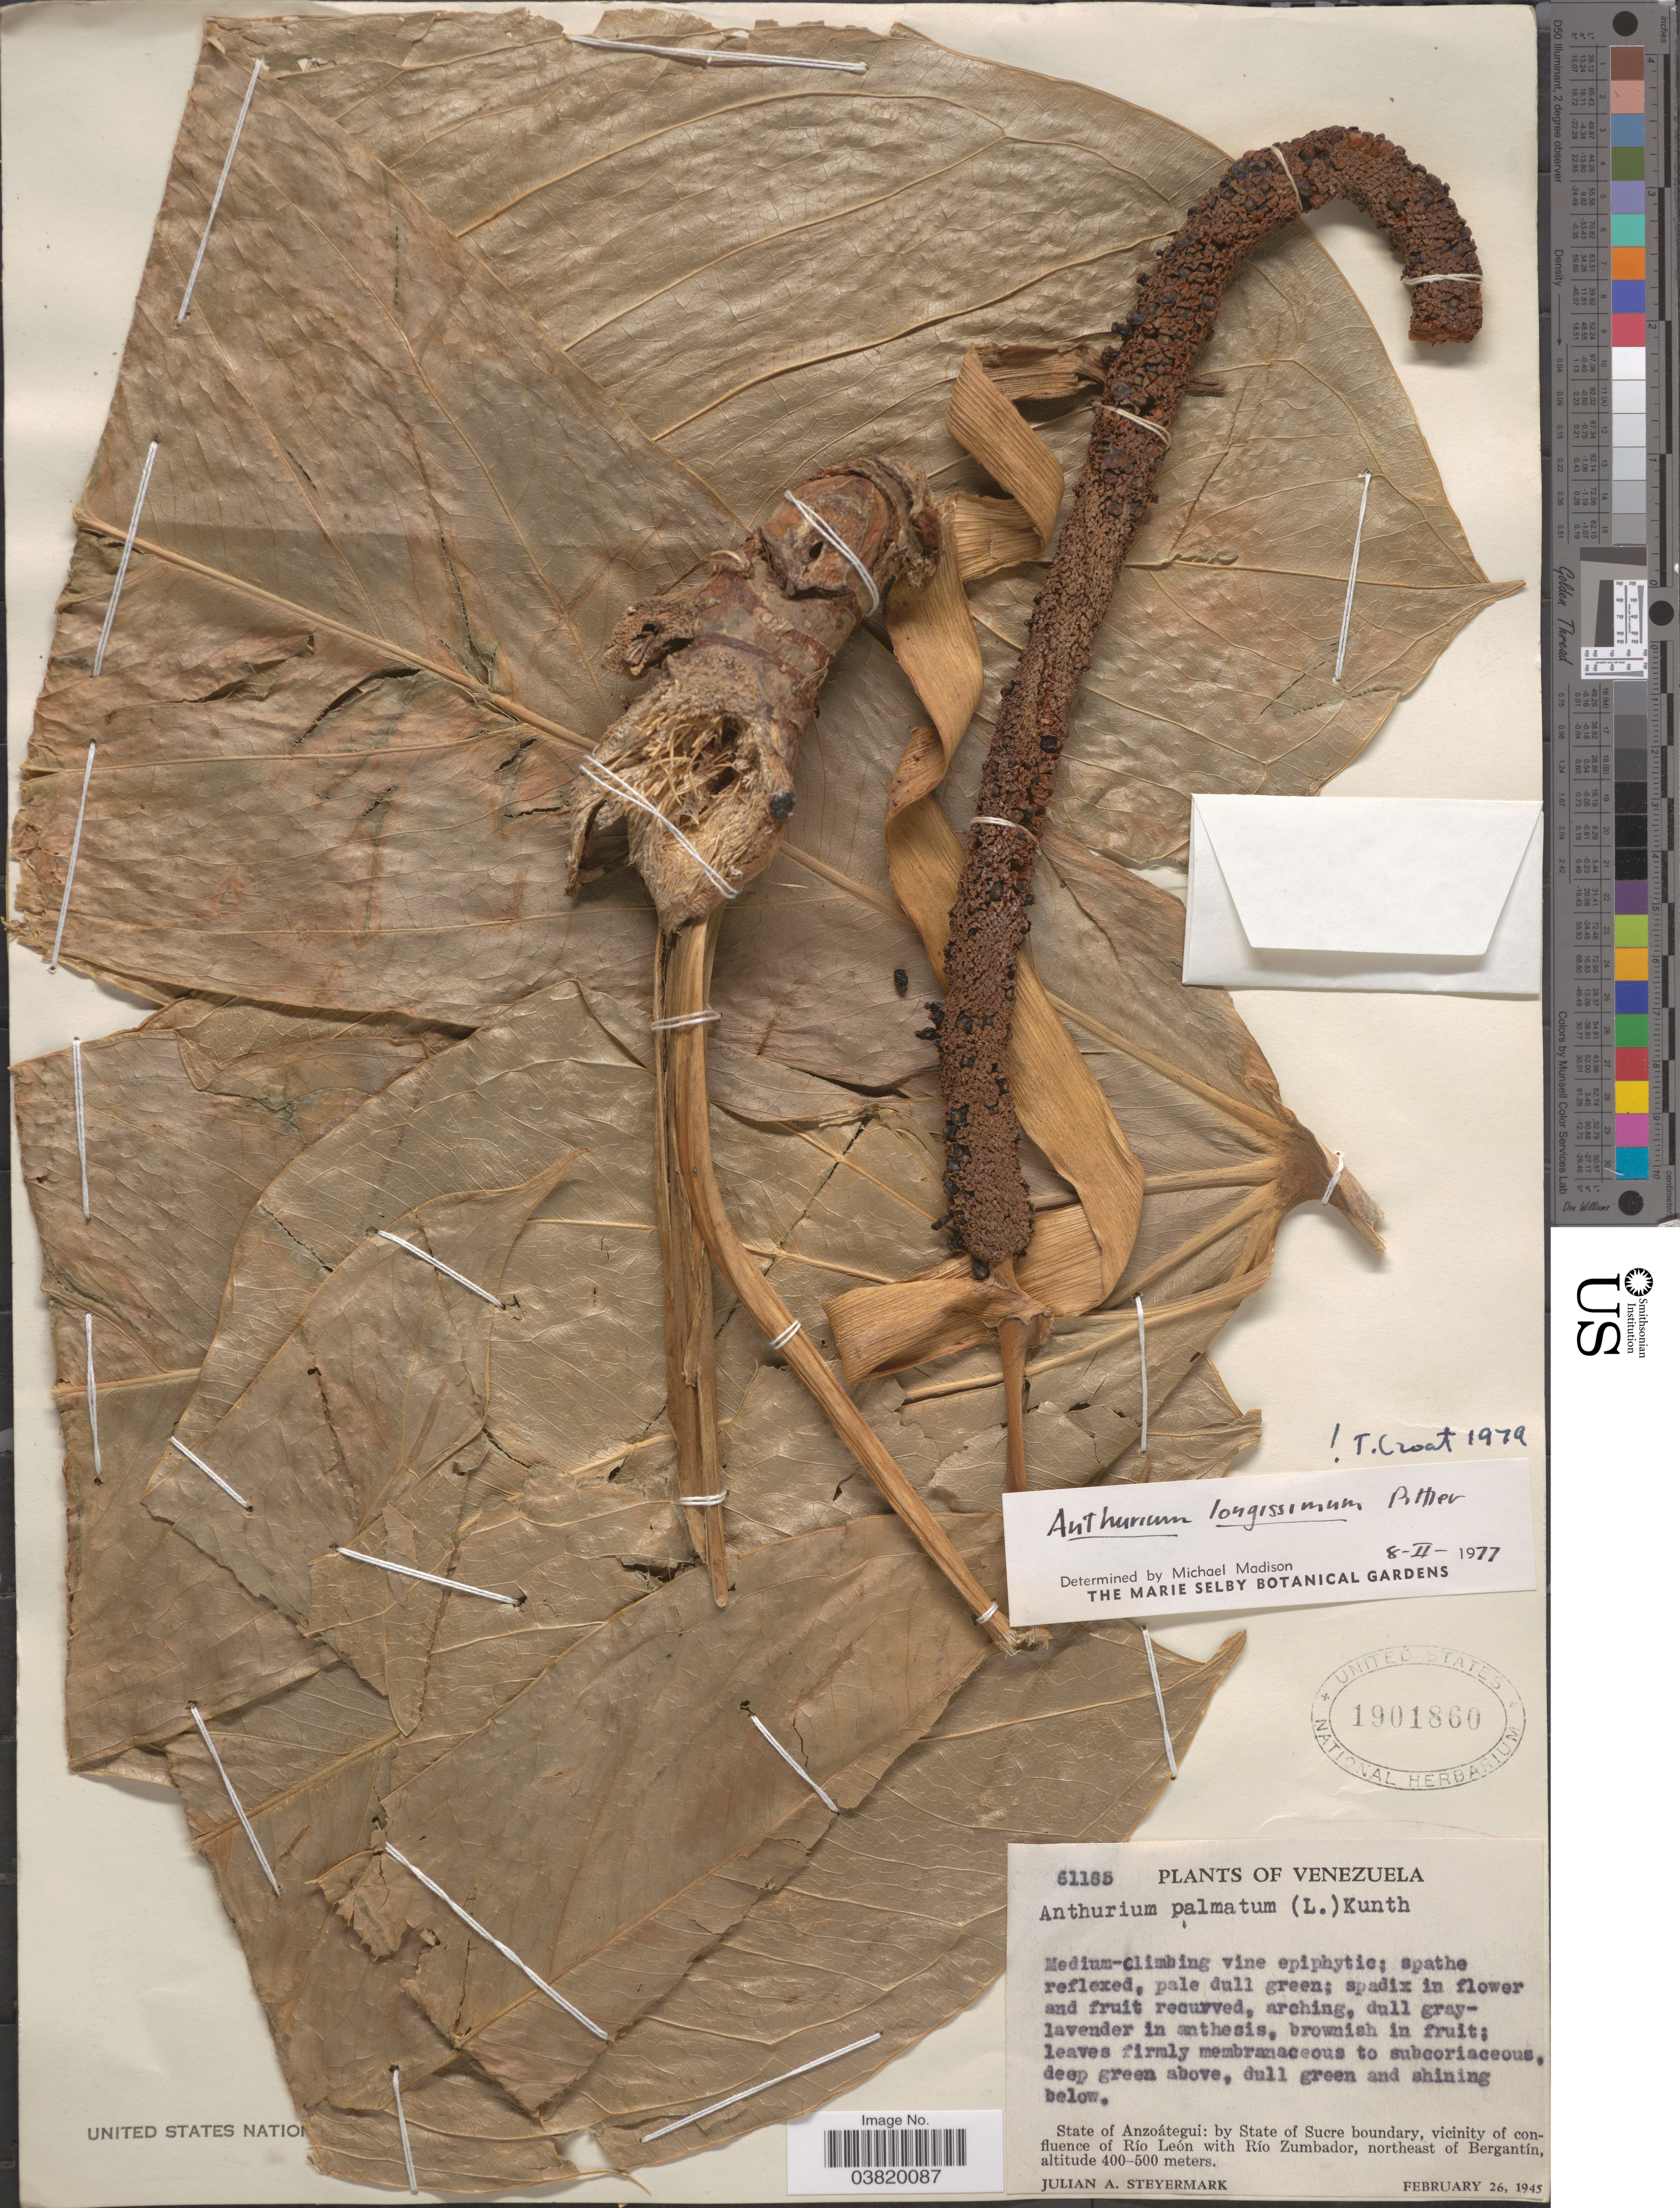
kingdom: Plantae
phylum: Tracheophyta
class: Liliopsida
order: Alismatales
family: Araceae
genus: Anthurium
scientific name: Anthurium longissimum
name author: Pittier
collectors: J. Steyermark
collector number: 61185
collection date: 1945-02-26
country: Venezuela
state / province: Anzoategui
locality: By State of Sucre boundary, vicinity of confluence of Río León with Río Zumbador, northeast of Bergantín.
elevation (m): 400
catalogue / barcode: US 1901860